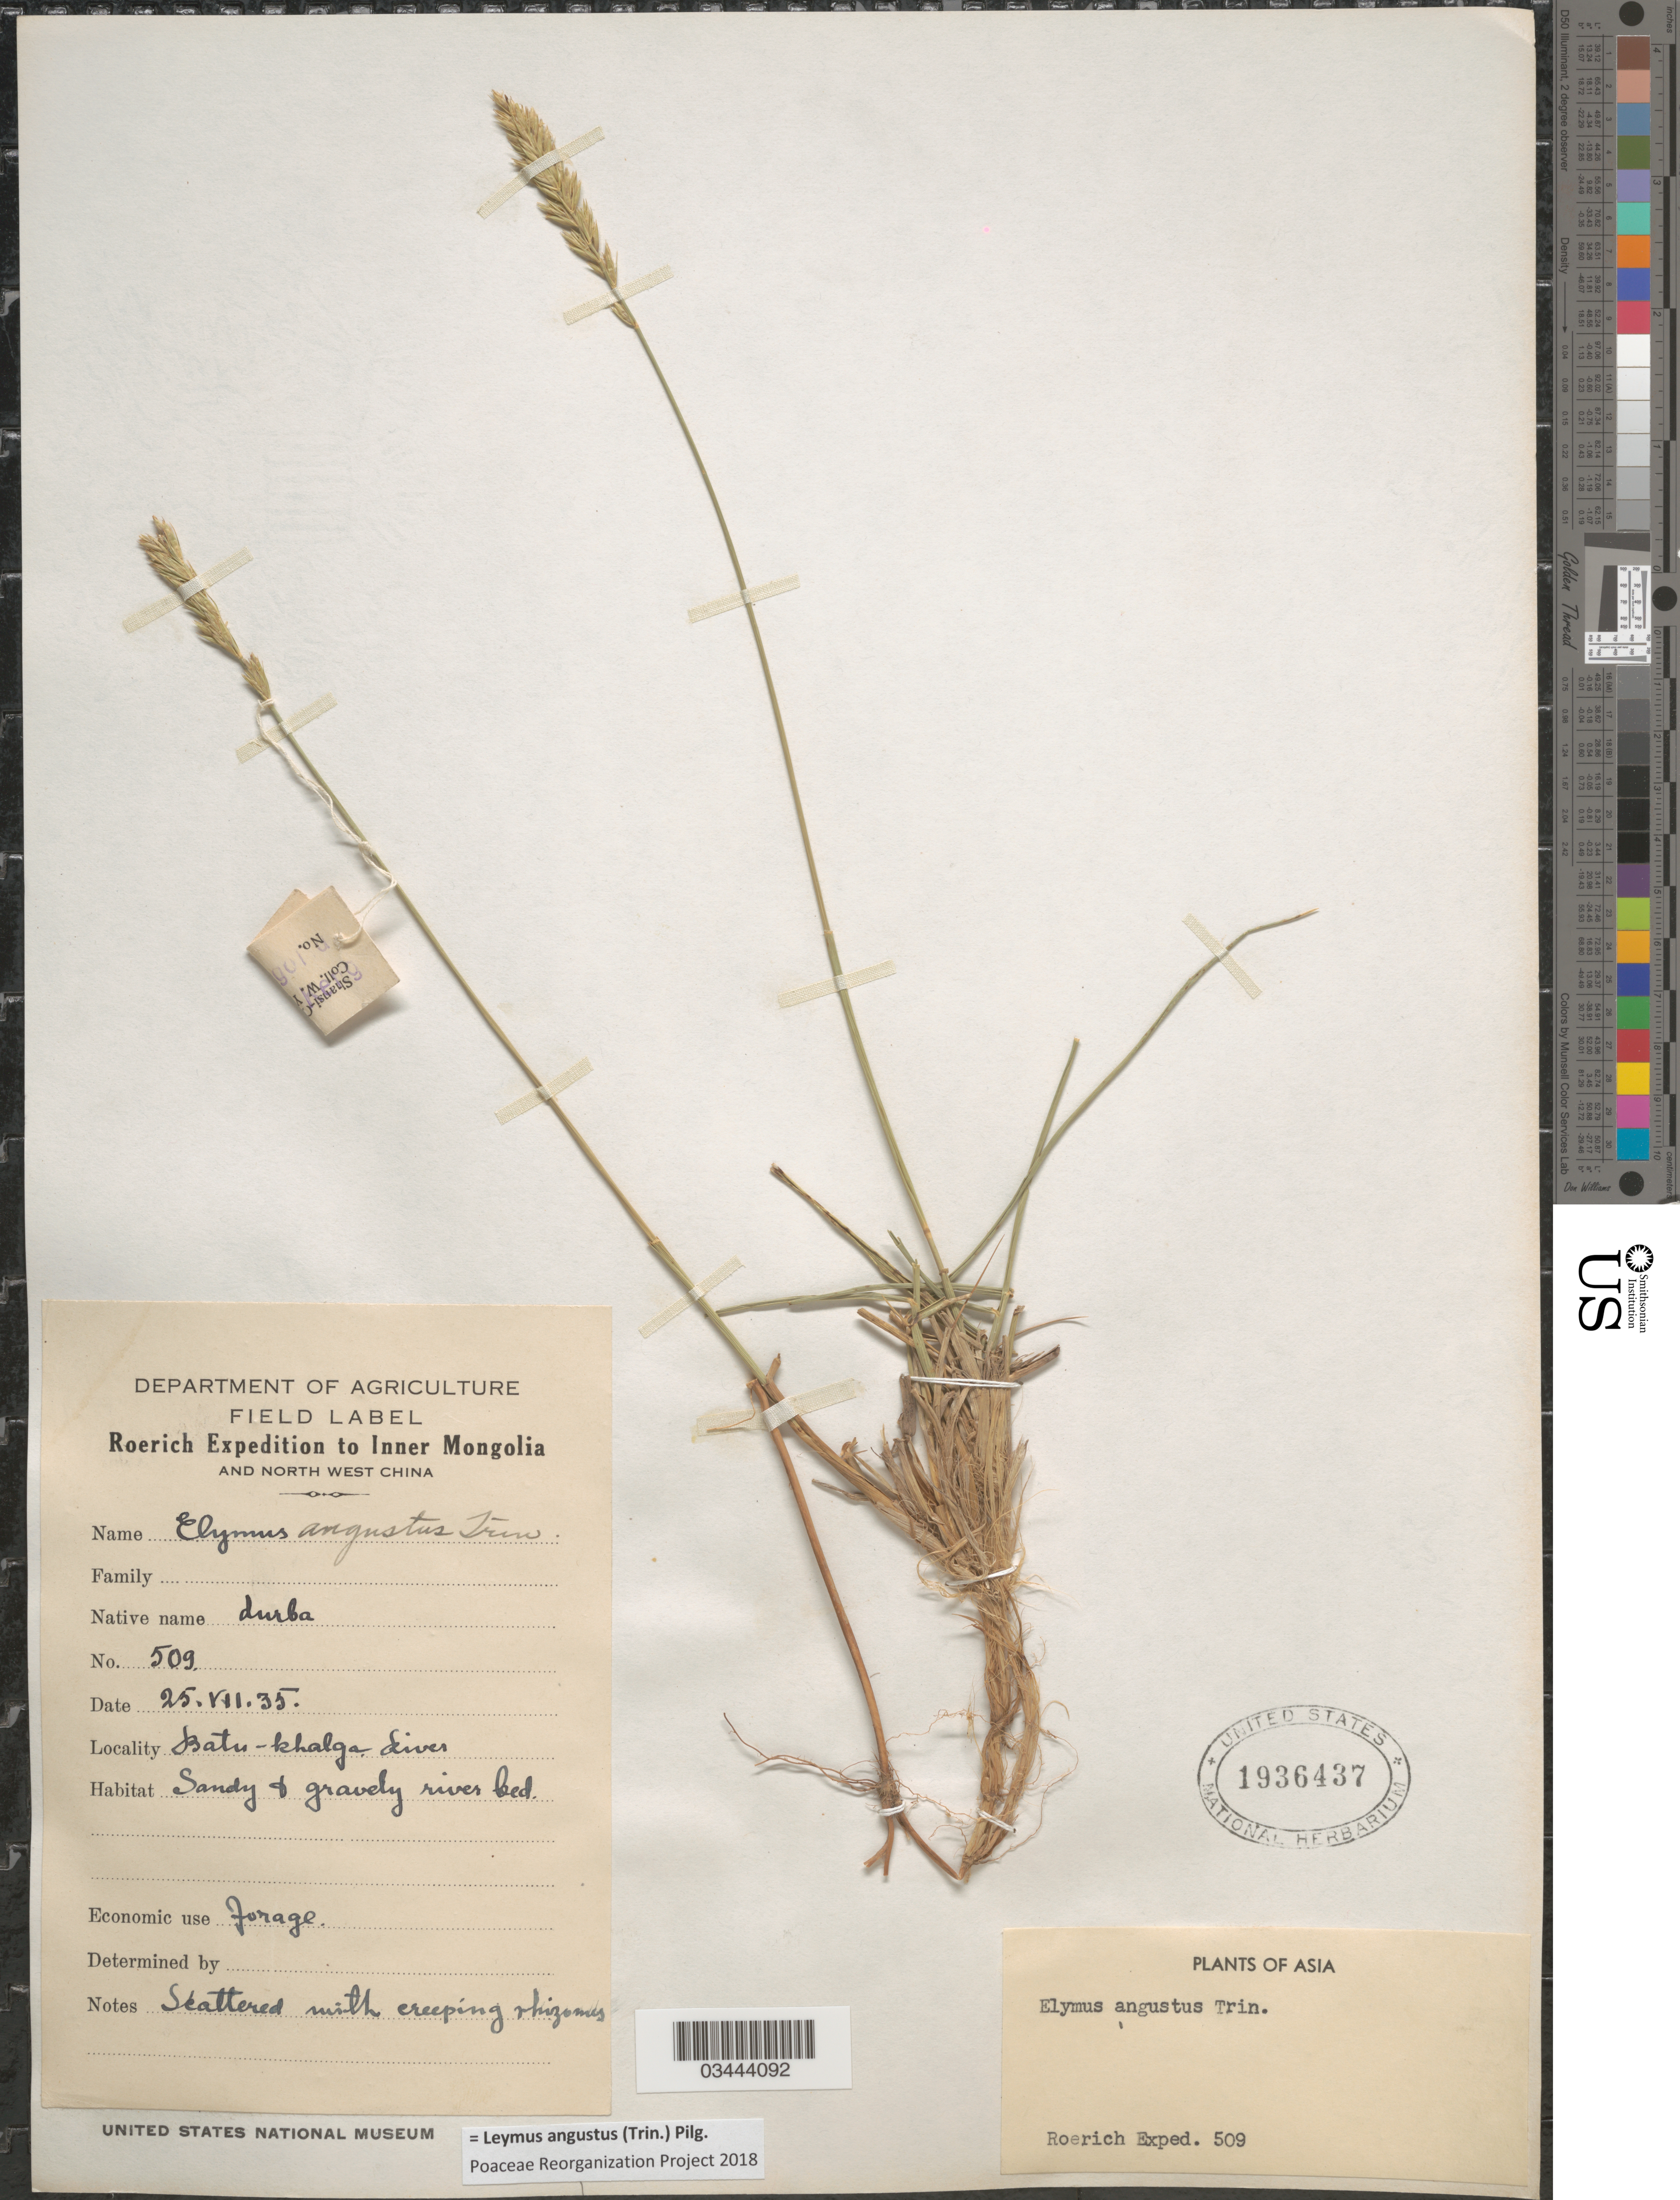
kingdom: Plantae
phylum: Tracheophyta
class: Liliopsida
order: Poales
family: Poaceae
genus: Leymus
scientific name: Leymus angustus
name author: (Trin.) Pilg.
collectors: Roerich Expedition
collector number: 509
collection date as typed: Transcribed d/m/y: 25/7/35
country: China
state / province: Nei Monggol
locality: To Inner Mongolia and North West China. Batu-khalga River. Sandy & gravely river bed. Shansi [illegible text].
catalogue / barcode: US 1936437